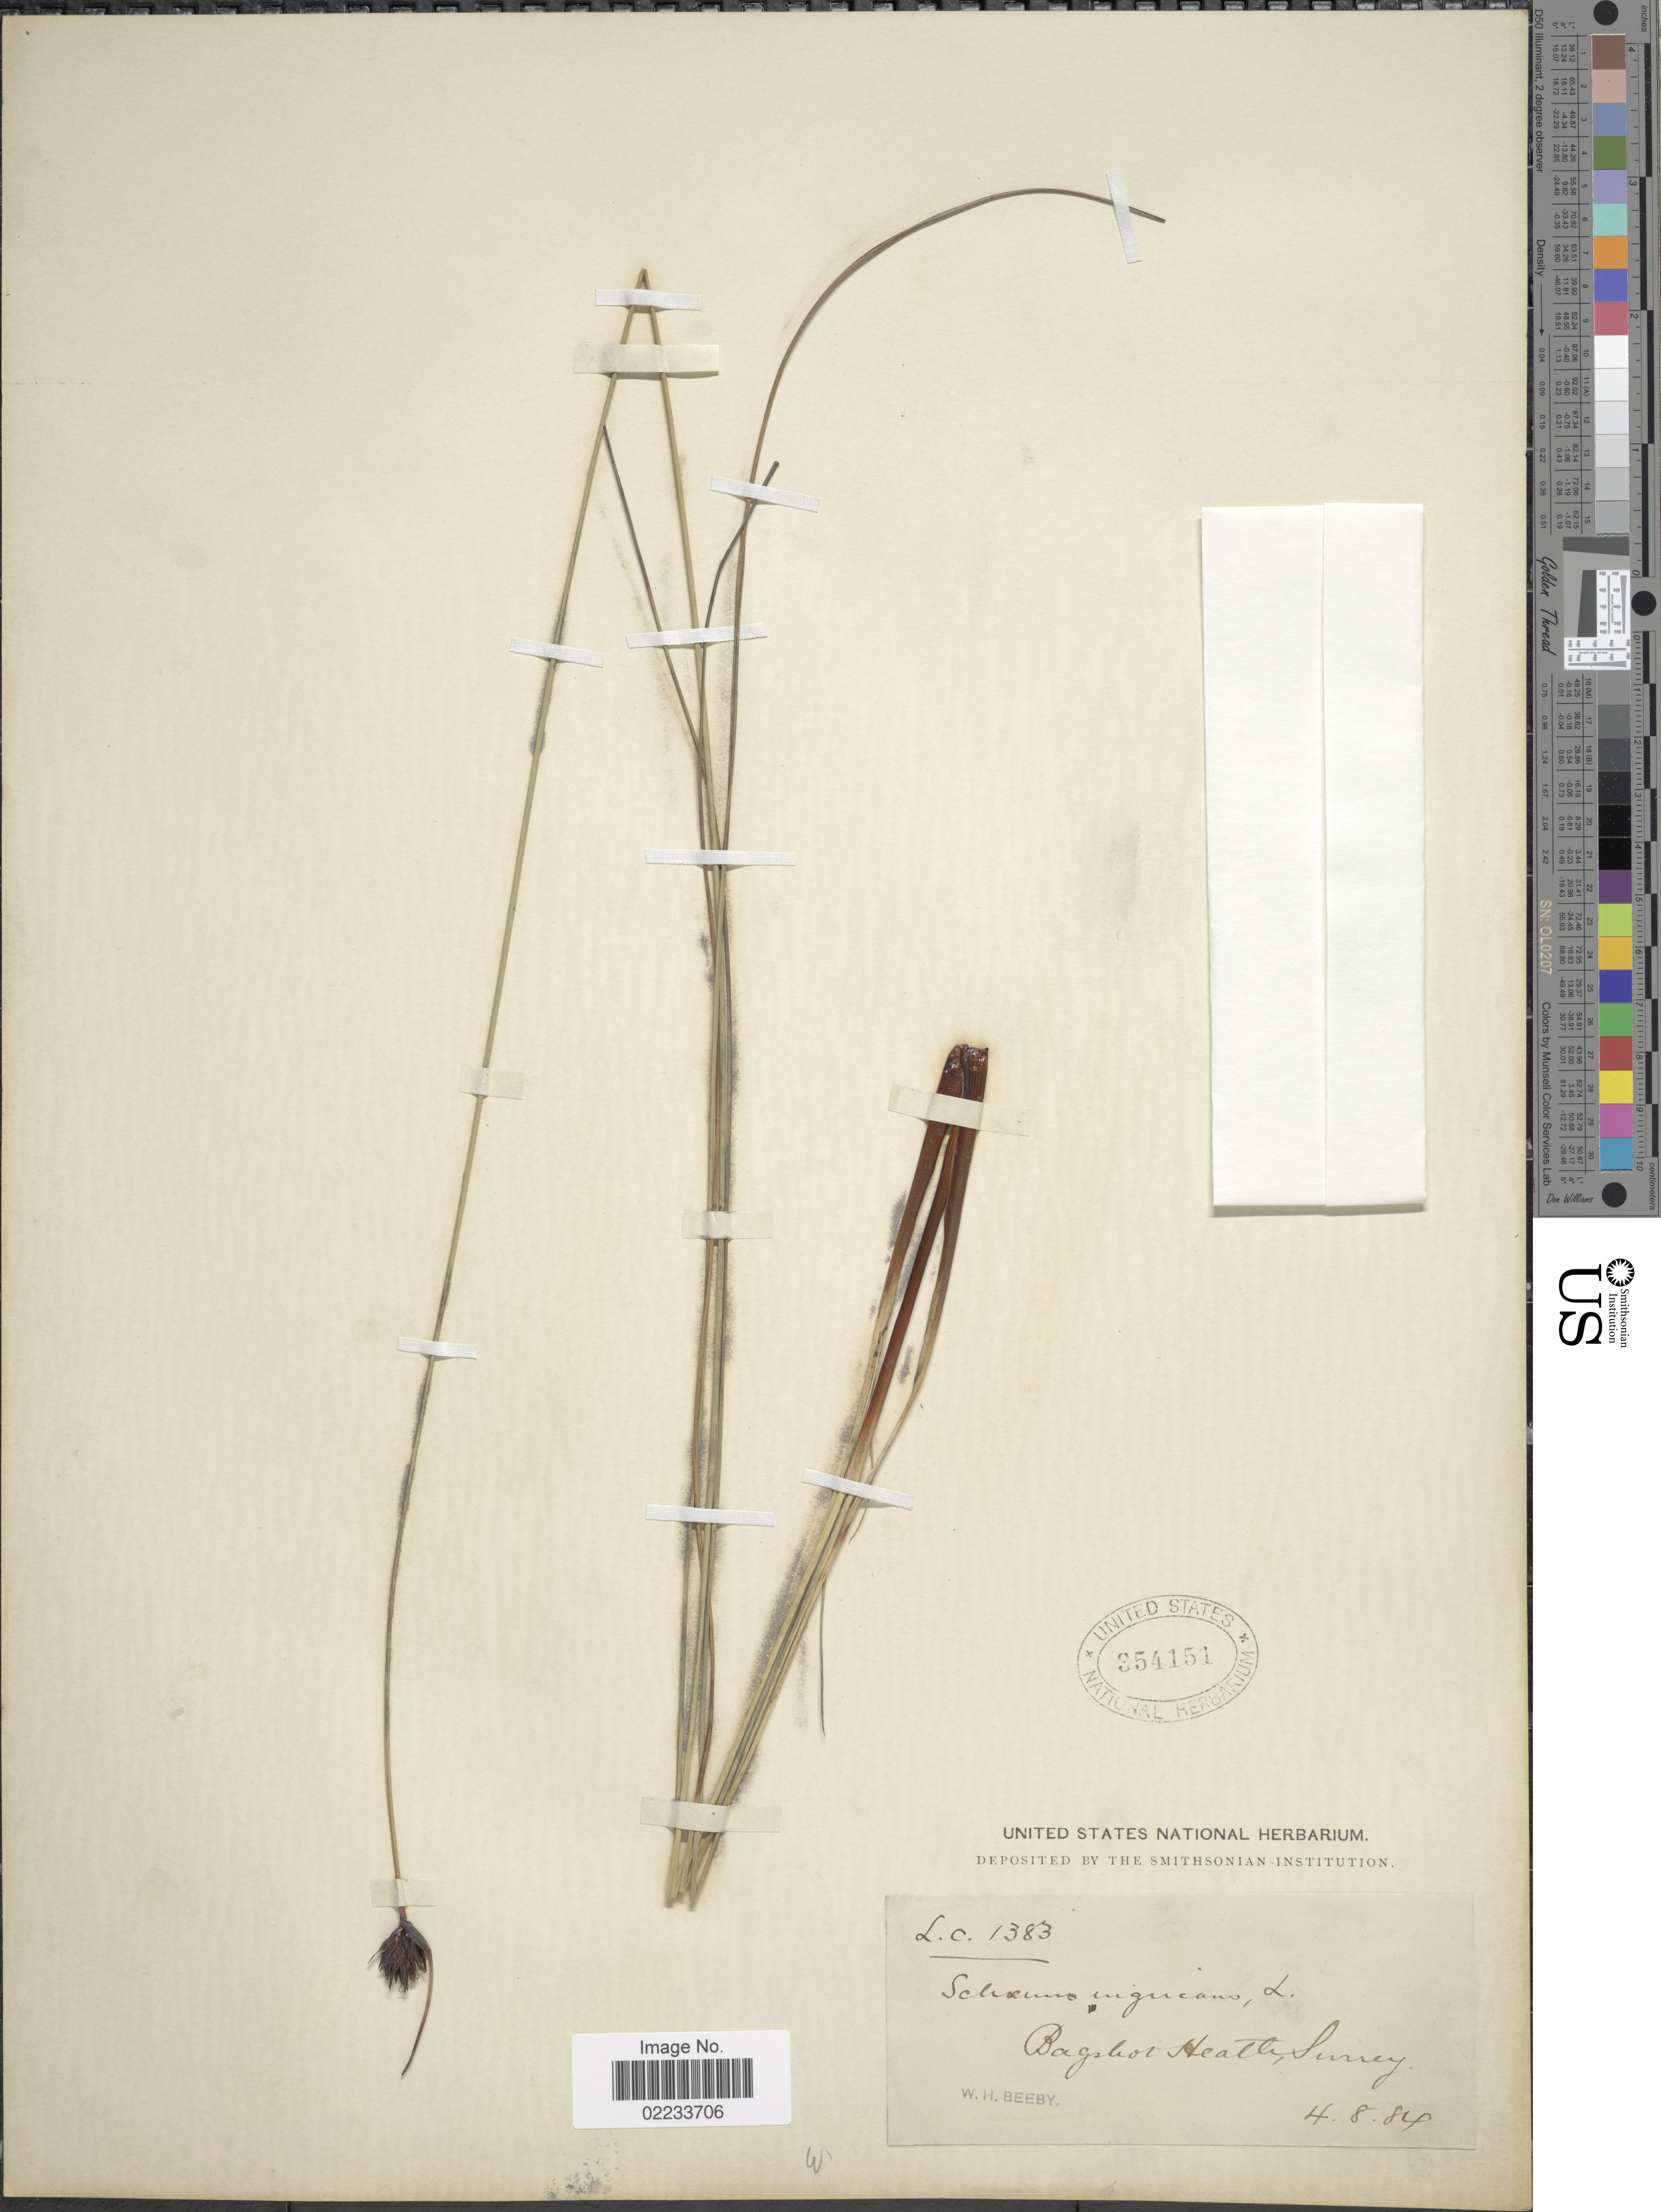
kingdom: Plantae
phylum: Tracheophyta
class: Liliopsida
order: Poales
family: Cyperaceae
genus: Schoenus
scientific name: Schoenus nigricans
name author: L.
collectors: W. Beeby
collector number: L.C. 1383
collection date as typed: Transcribed d/m/y: 4/8/84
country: United Kingdom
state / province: England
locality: Bagshot, heath, Surrey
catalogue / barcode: US 354151